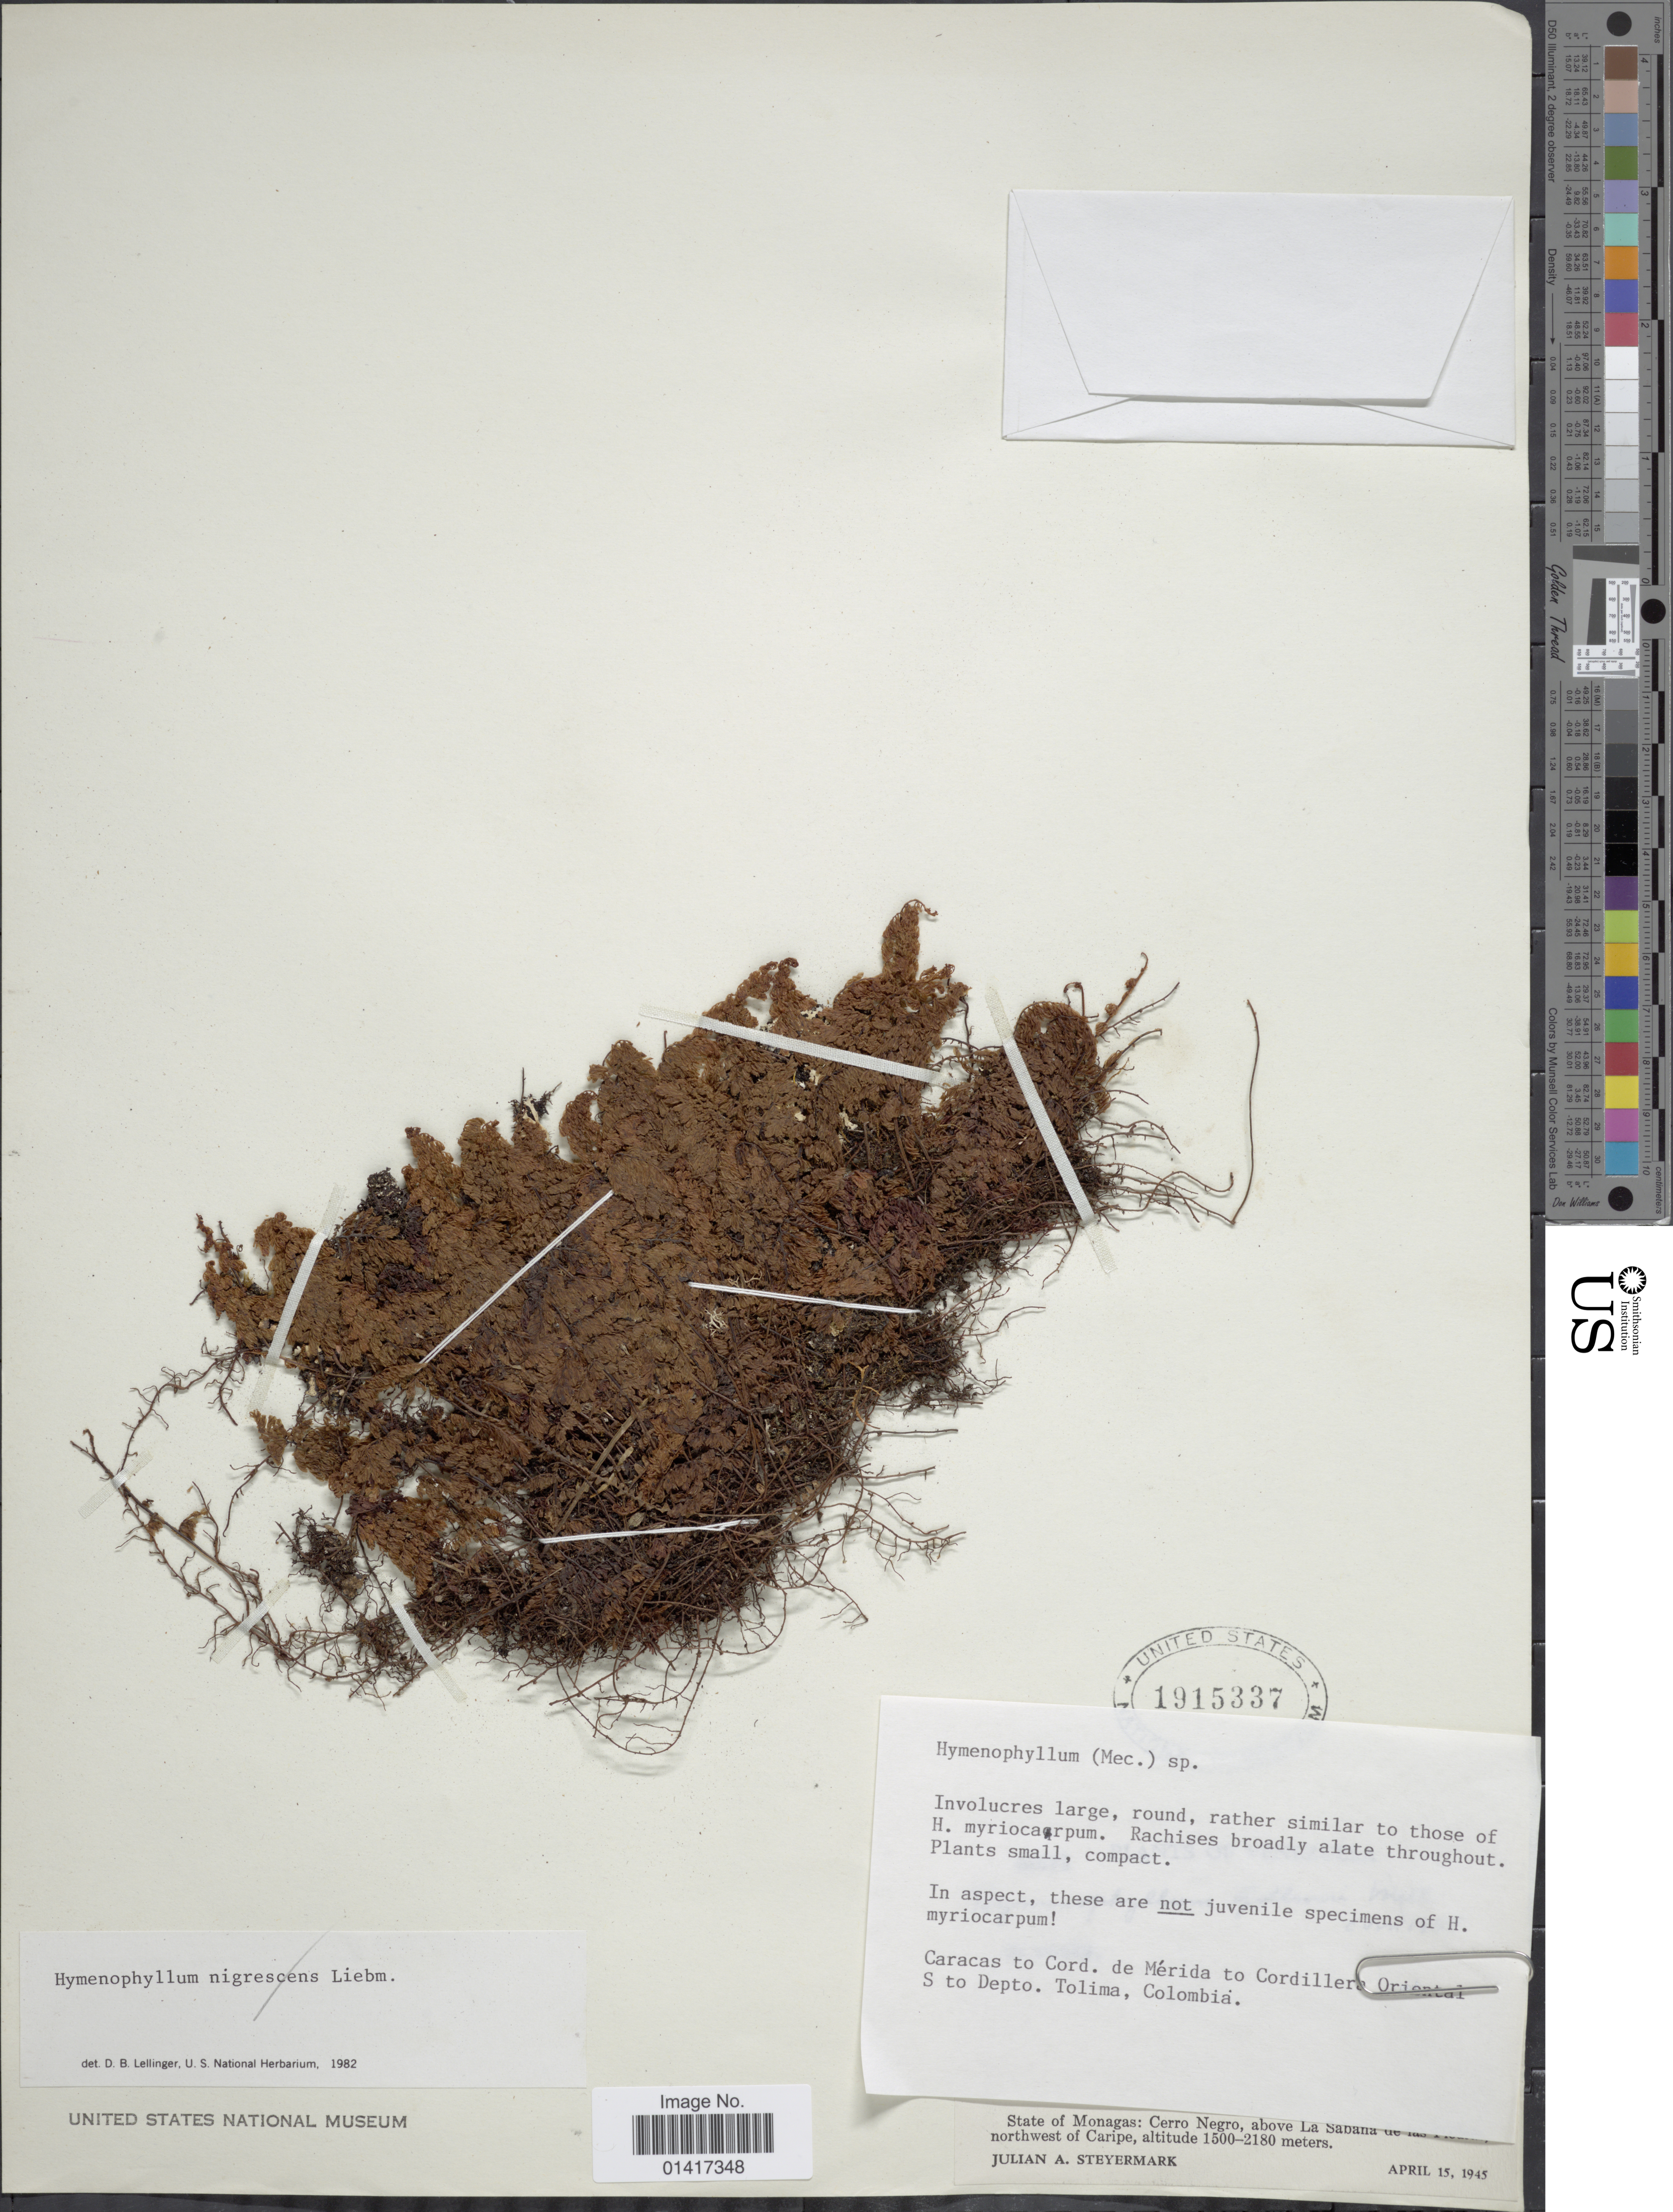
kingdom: Plantae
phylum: Tracheophyta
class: Polypodiopsida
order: Hymenophyllales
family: Hymenophyllaceae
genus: Hymenophyllum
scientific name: Hymenophyllum sp.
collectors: J. Steyermark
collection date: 1945-04-15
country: Venezuela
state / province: Monagas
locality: Cerro Negro, above La Sabana [illegible text] northwest of Caripe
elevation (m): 1500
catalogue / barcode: US 1915337